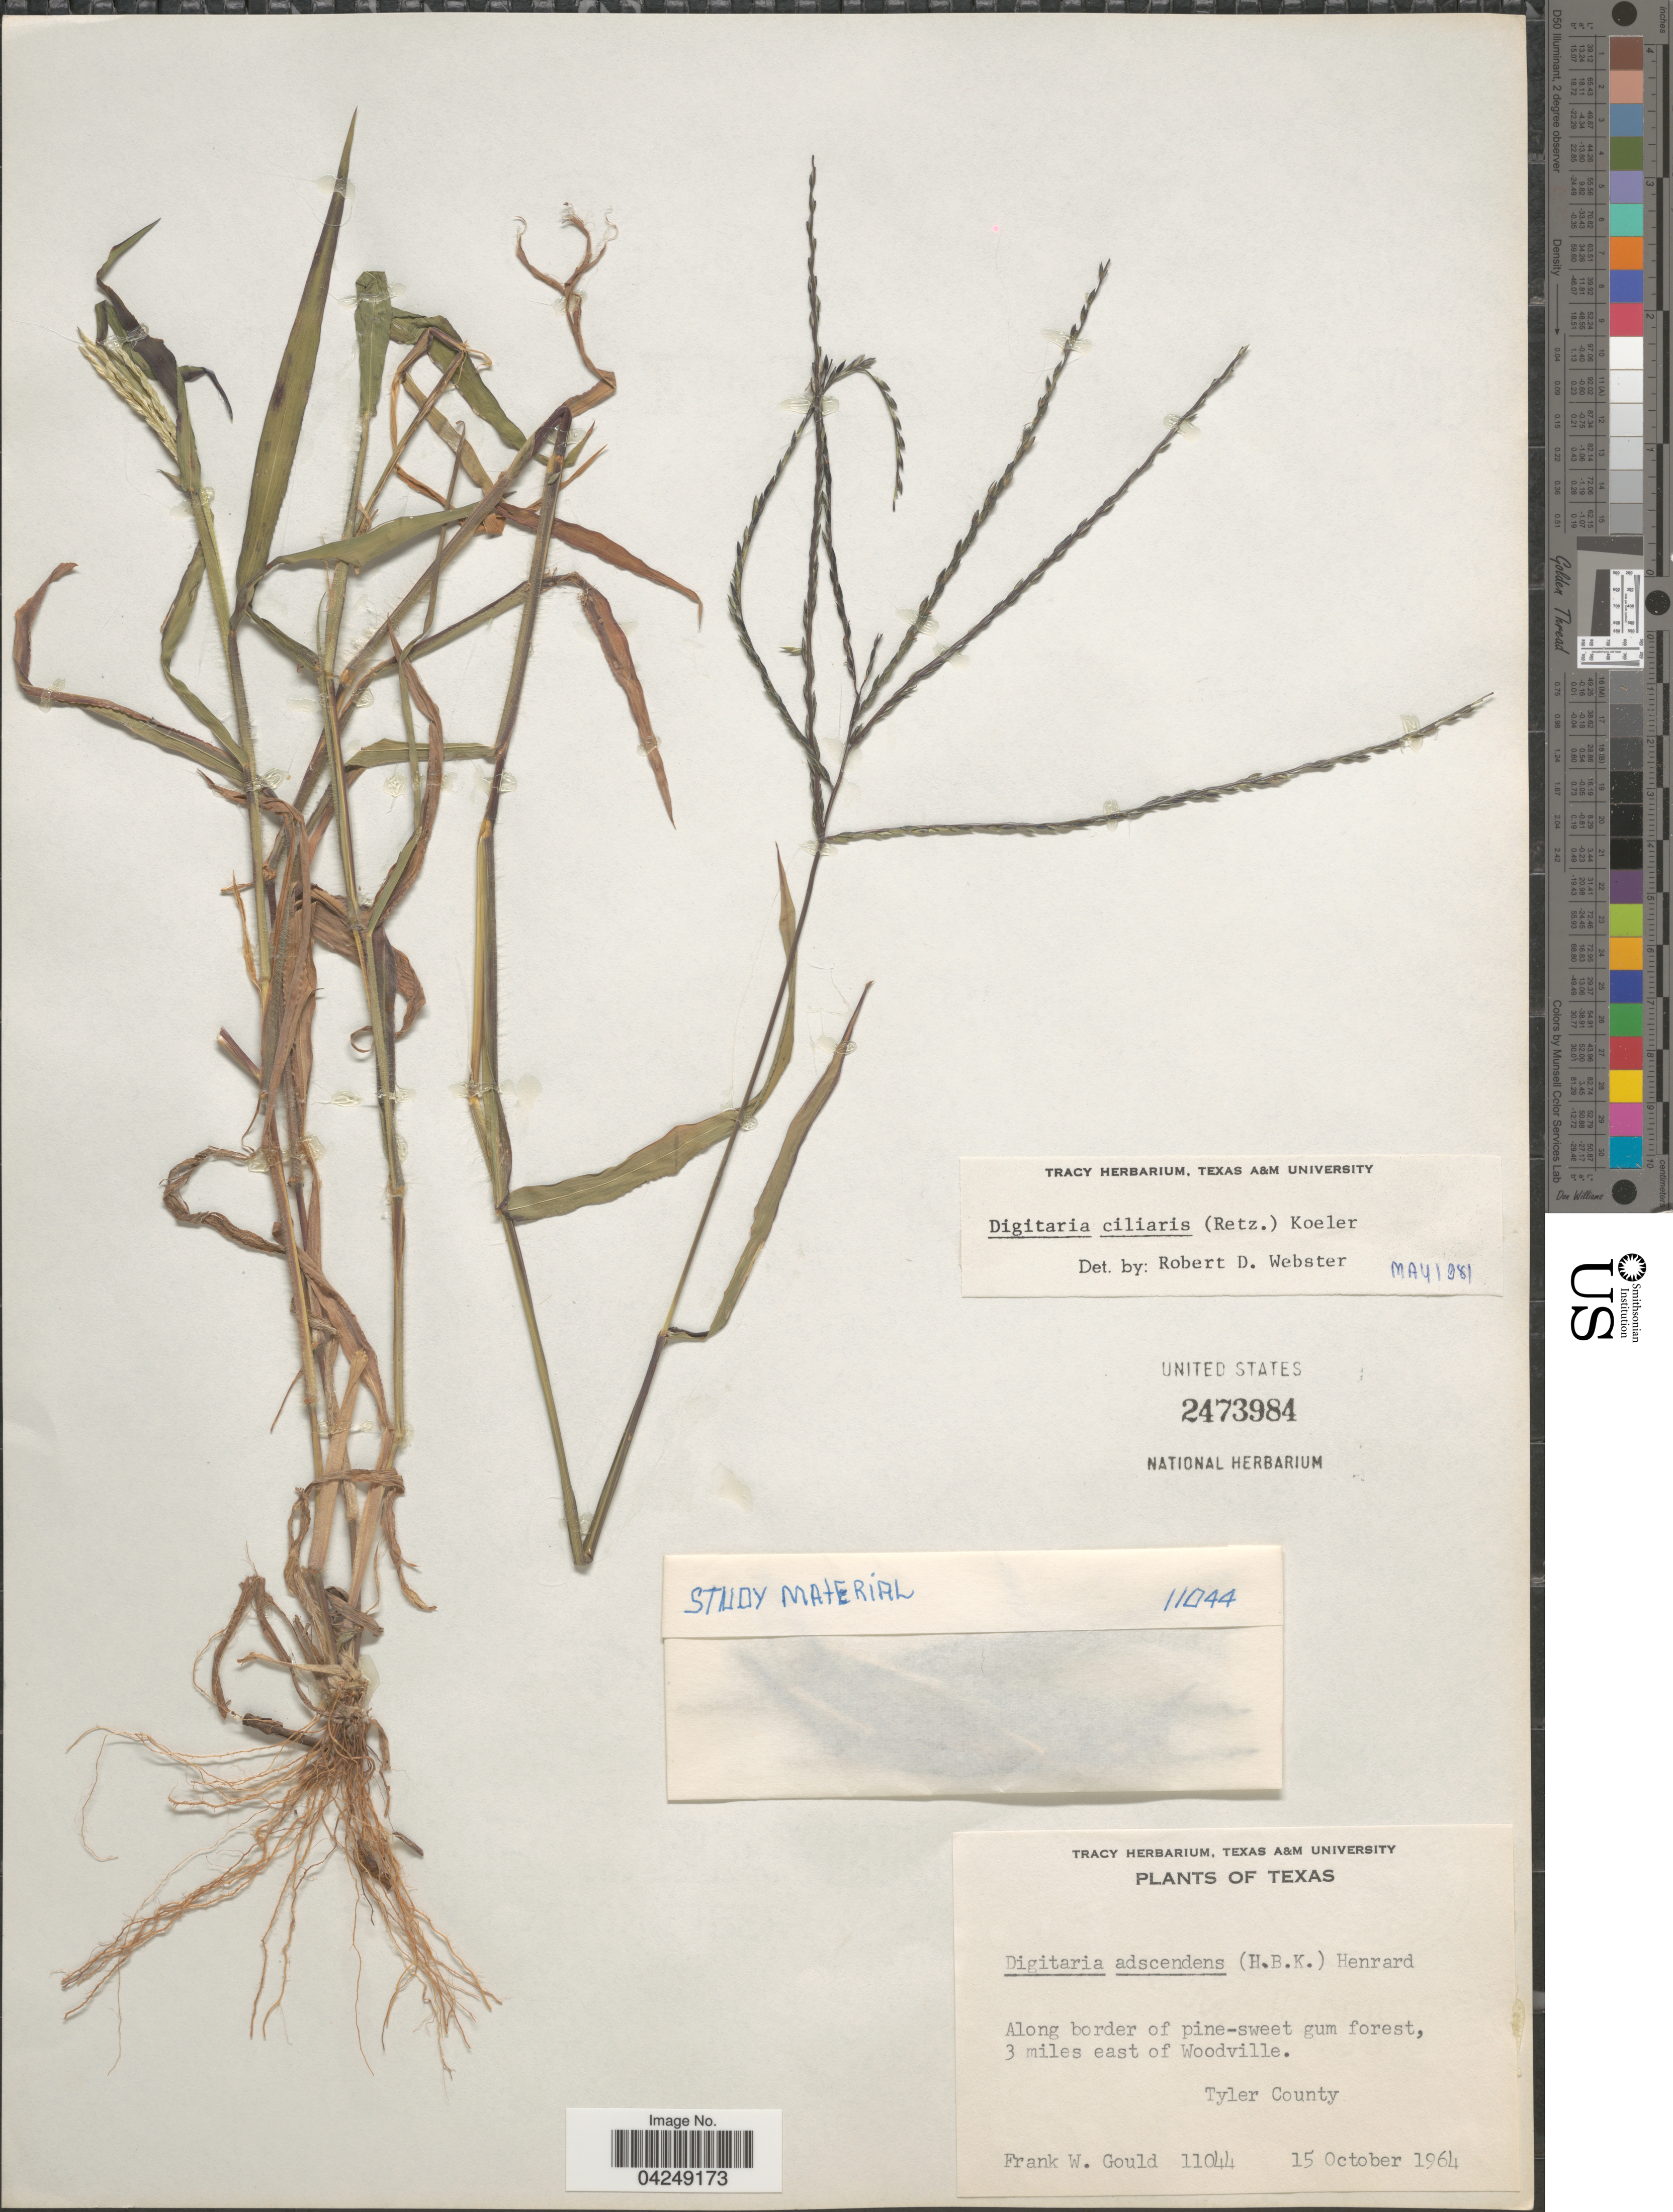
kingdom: Plantae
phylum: Tracheophyta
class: Liliopsida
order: Poales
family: Poaceae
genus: Digitaria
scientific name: Digitaria ciliaris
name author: (Retz.) Koeler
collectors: F. W. Gould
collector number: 11044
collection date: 1964-10-15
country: United States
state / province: Texas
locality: Along border of pine-sweet gum forest, 3 miles east of Woodville. Tyler County.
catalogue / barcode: US 2473984